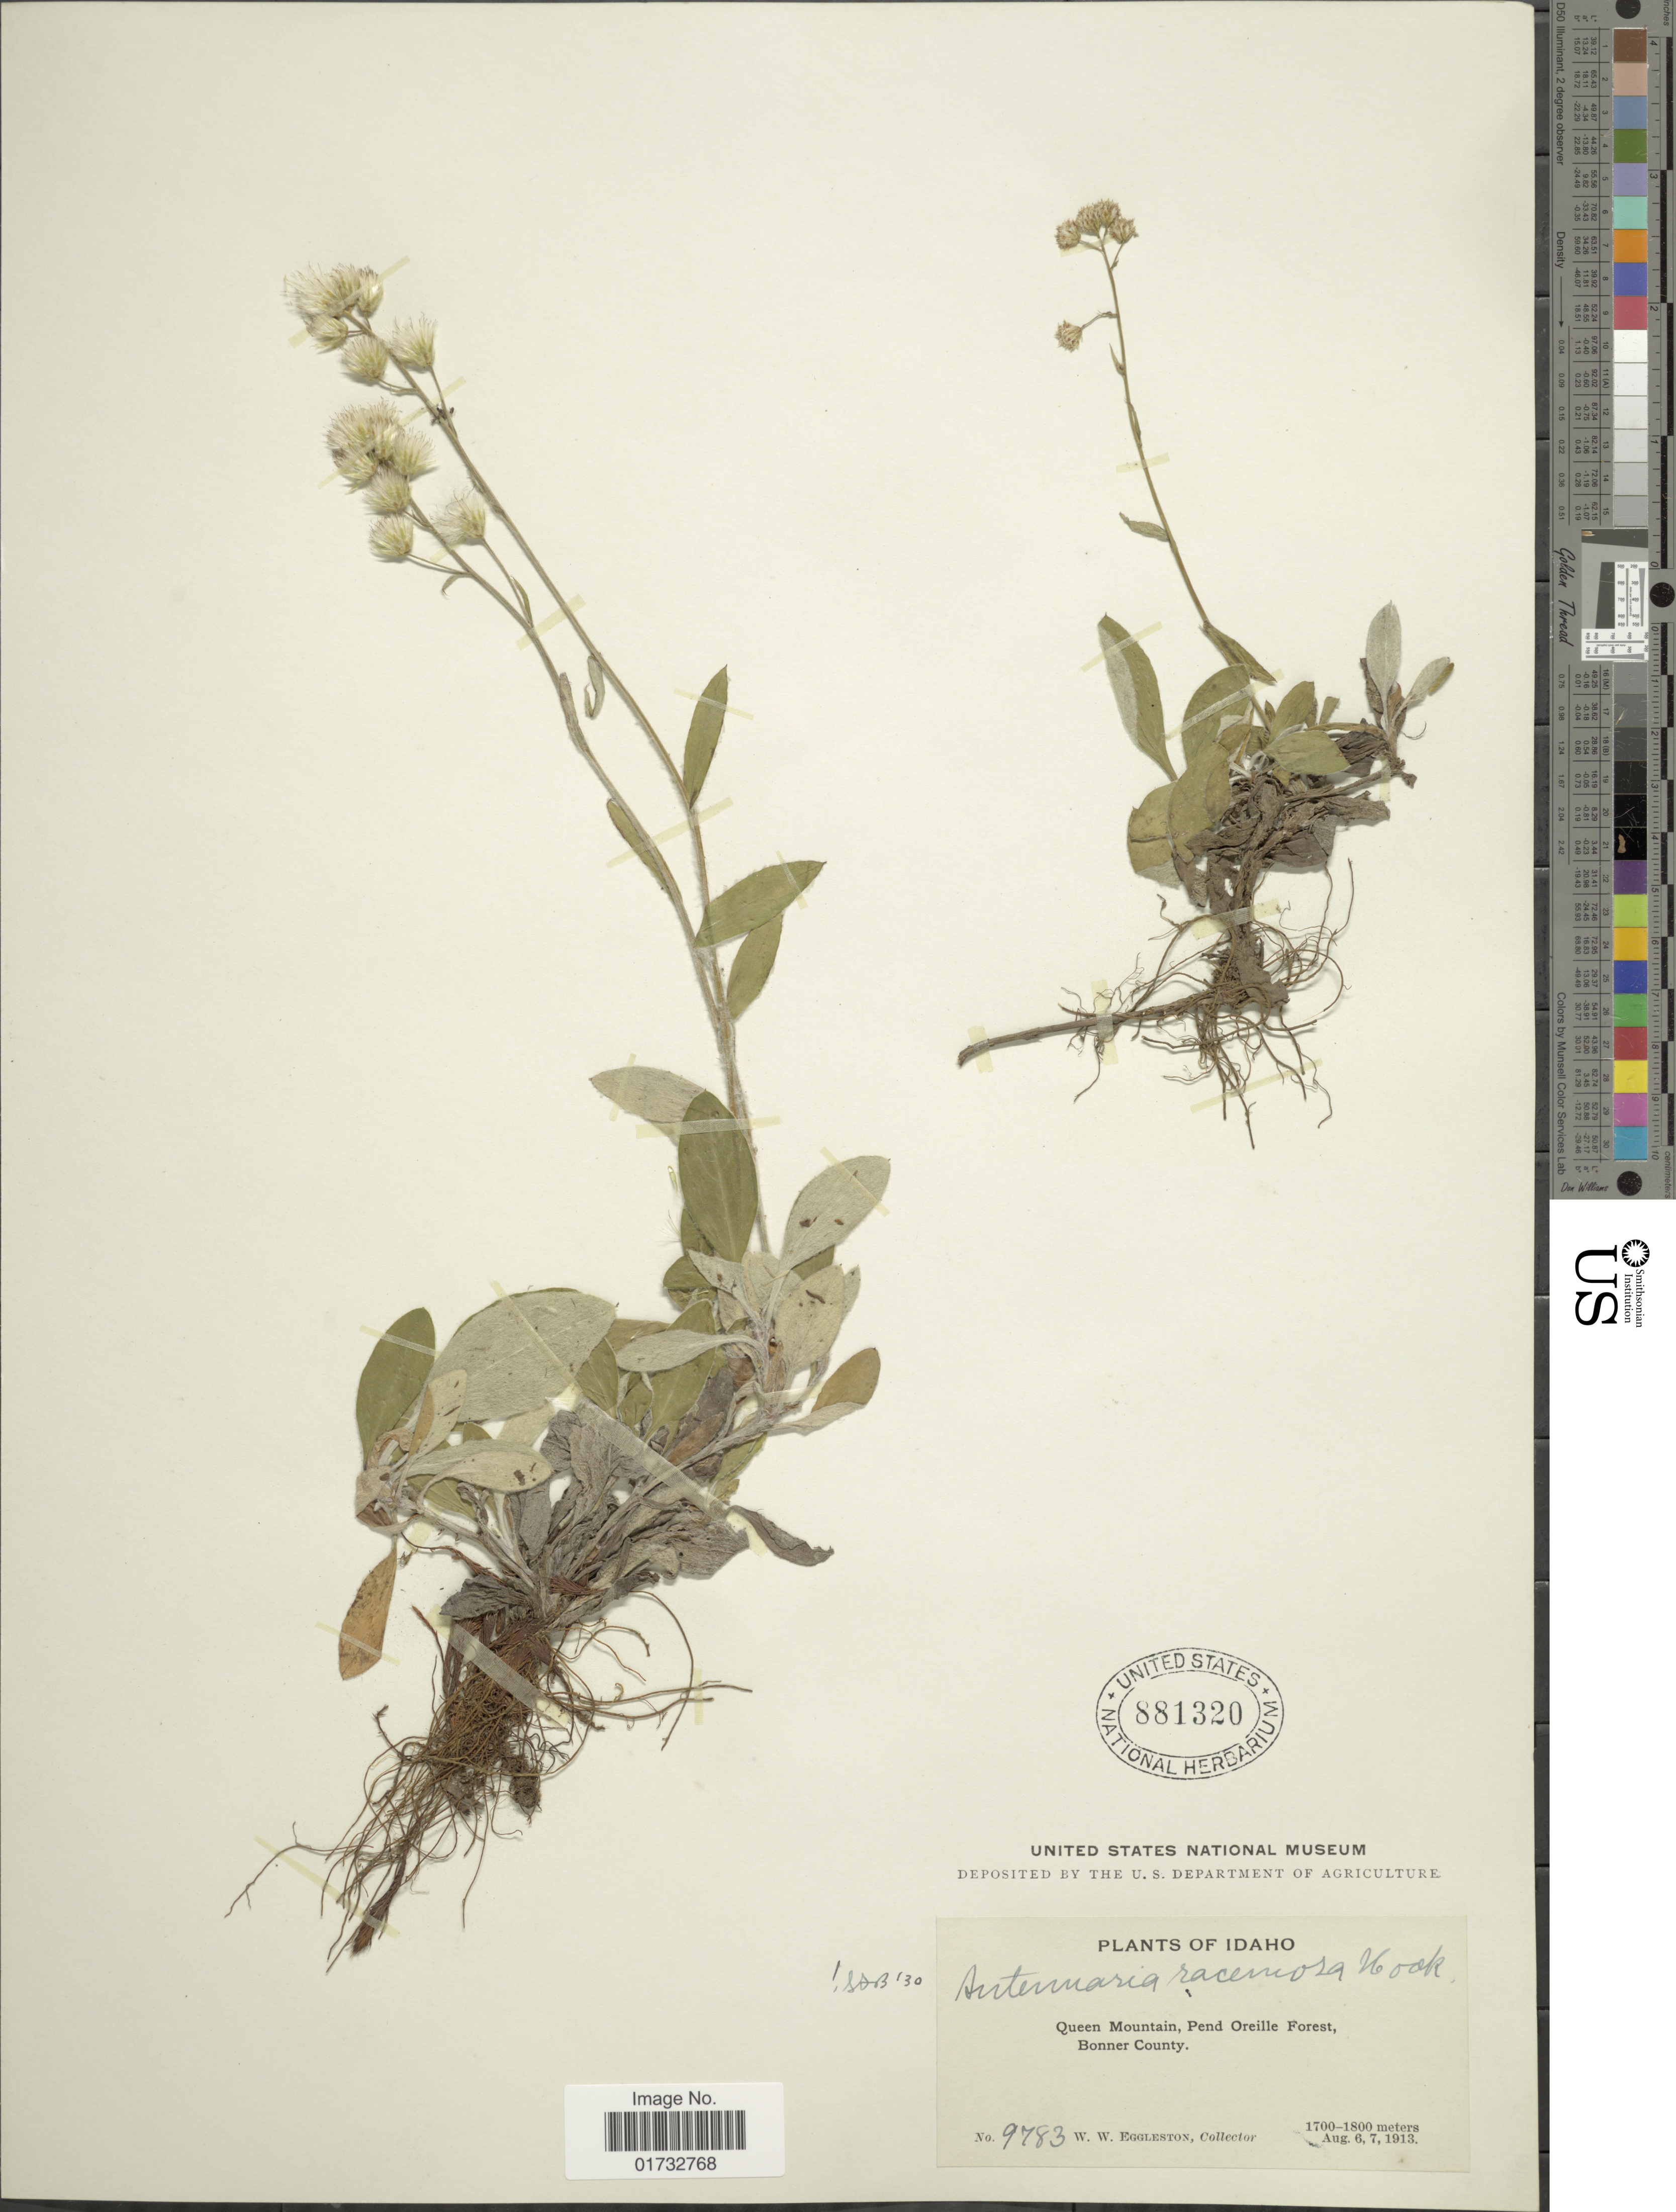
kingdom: Plantae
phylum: Tracheophyta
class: Magnoliopsida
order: Asterales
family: Asteraceae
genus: Antennaria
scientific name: Antennaria racemosa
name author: Hook.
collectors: W. W. Eggleston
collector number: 9783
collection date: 1913-07-06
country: United States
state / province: Idaho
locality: Queen Mountain, Pend Oreille Forest, Bonner County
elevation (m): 1700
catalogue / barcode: US 881320